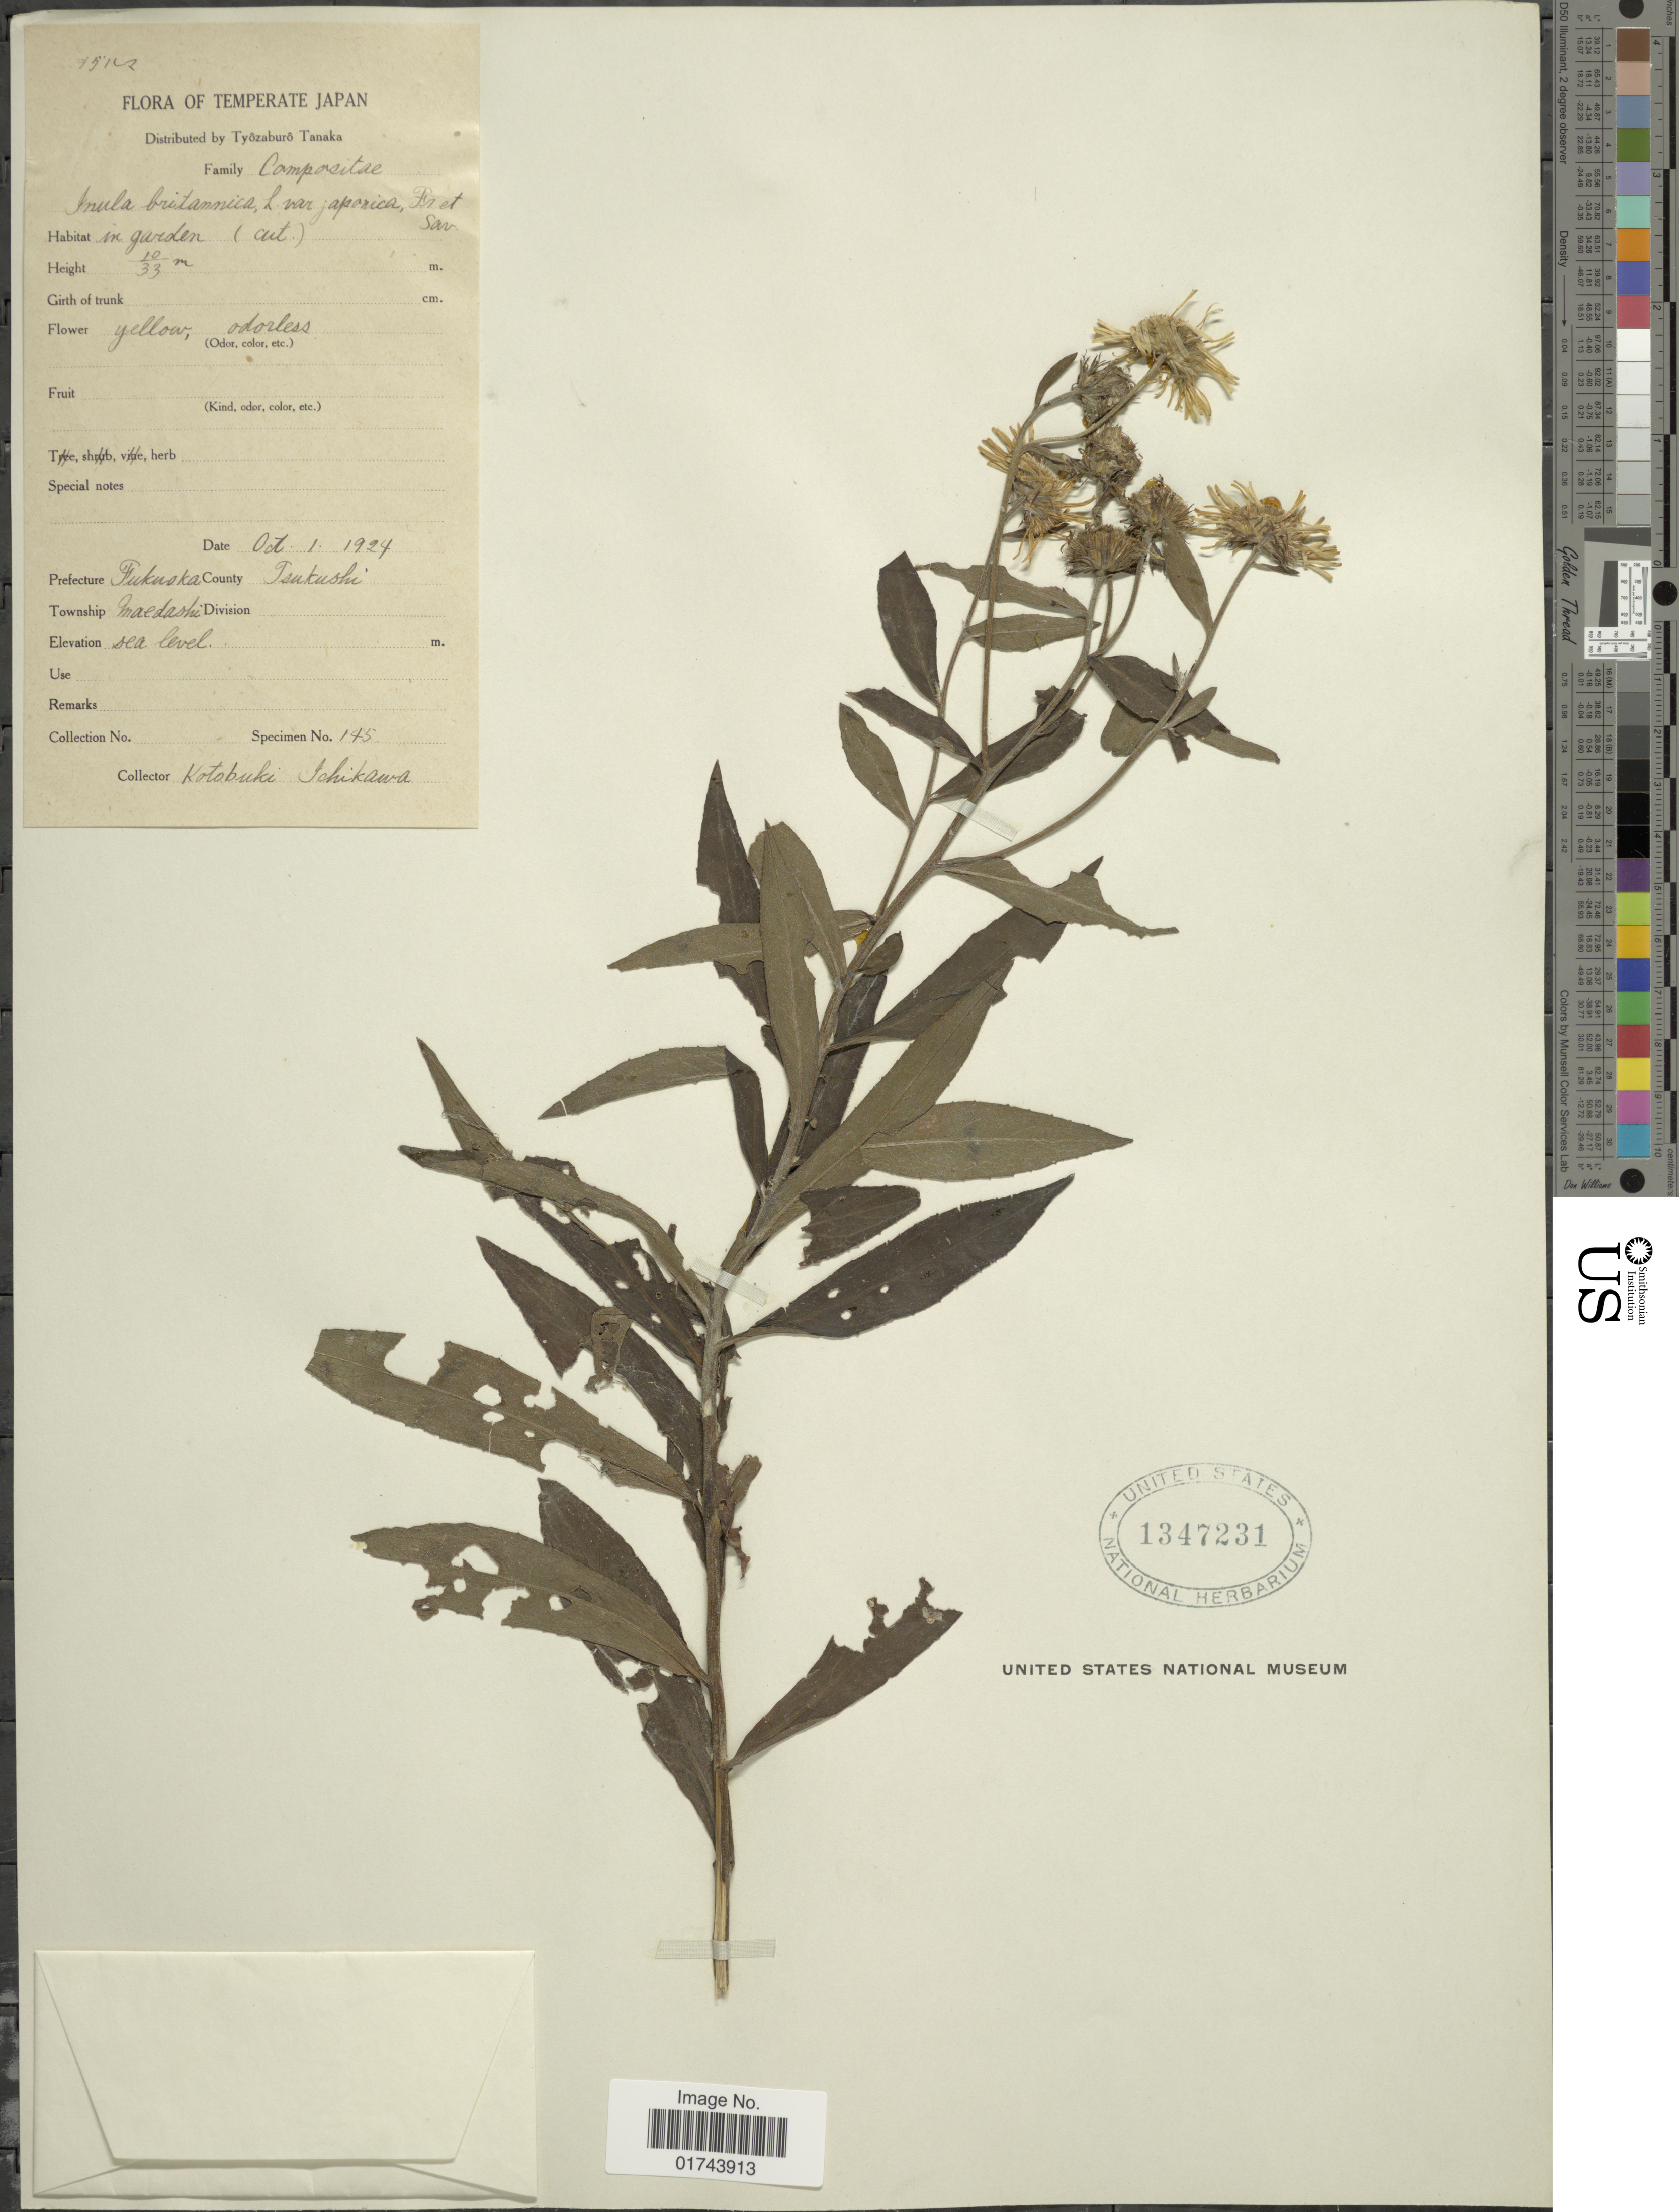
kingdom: Plantae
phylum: Tracheophyta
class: Magnoliopsida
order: Asterales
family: Asteraceae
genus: Inula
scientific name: Inula britannica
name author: L.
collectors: K. Ichikawa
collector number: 145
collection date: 1924-10-01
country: Japan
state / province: Hukuoka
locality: Prefecture Fukuoka, County Tsukushi, Township Maedashi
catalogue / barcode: US 1347231